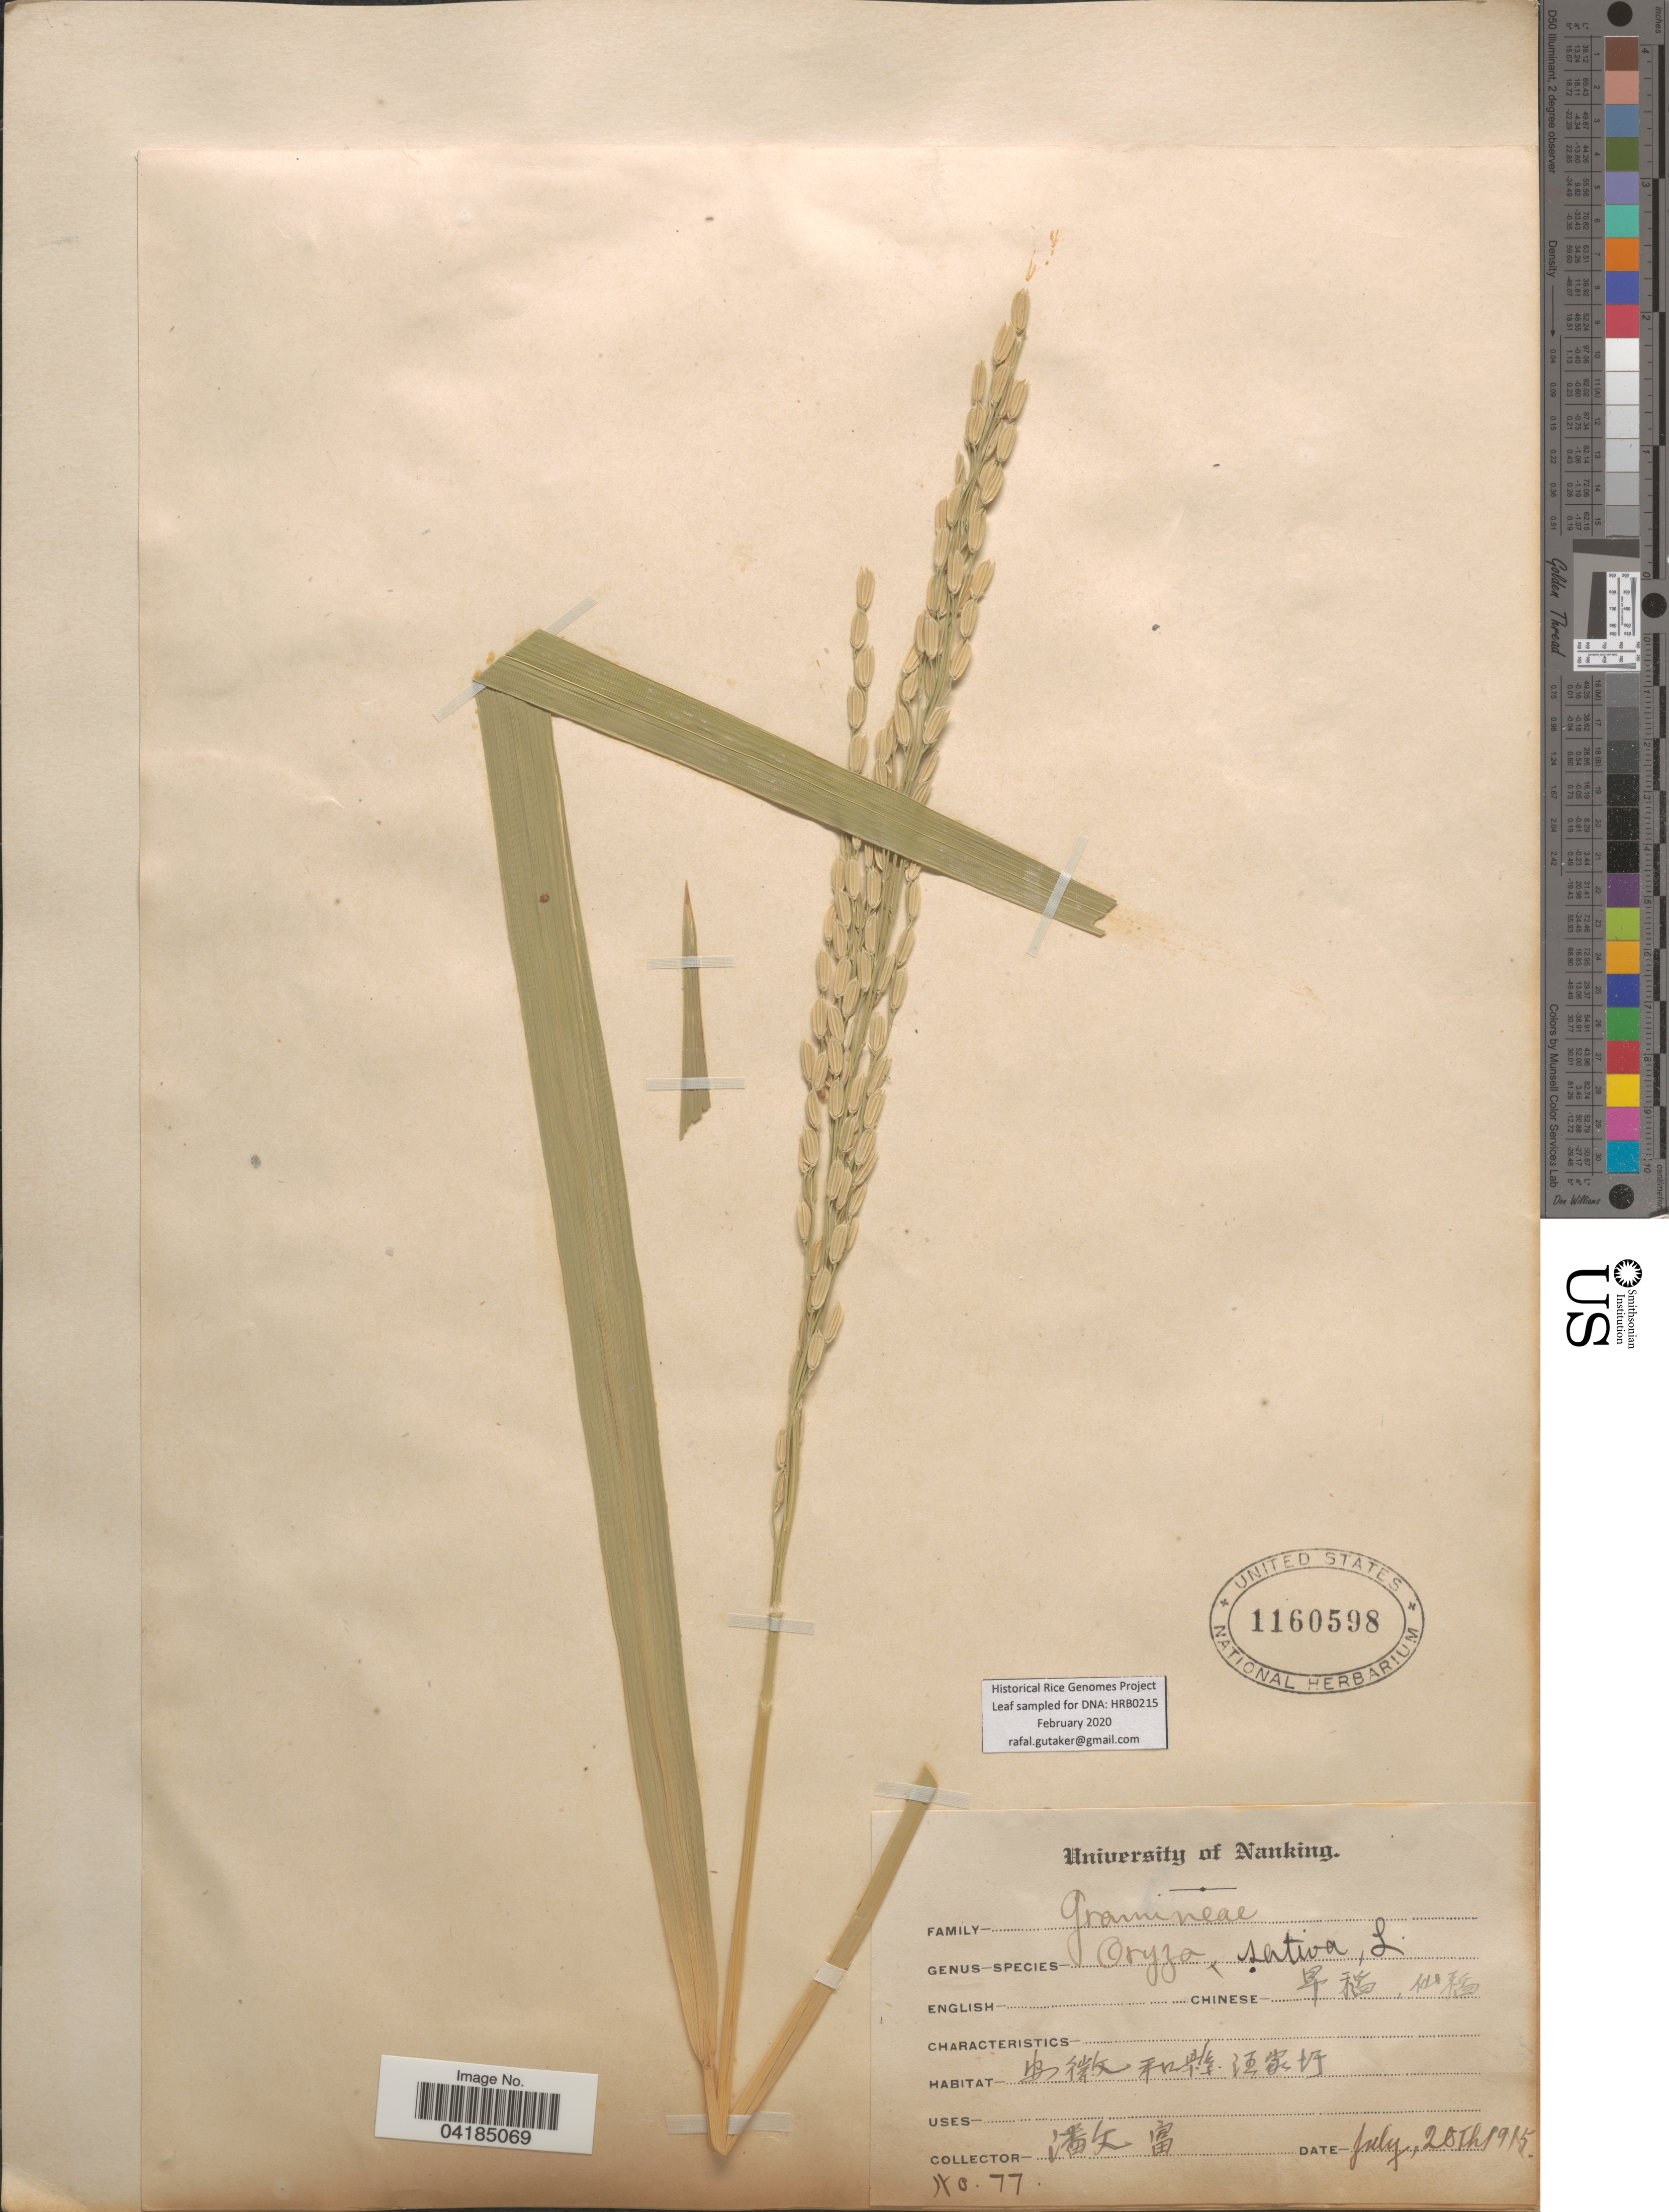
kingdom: Plantae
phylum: Tracheophyta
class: Liliopsida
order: Poales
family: Poaceae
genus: Oryza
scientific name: Oryza sativa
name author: L.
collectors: X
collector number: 77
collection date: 1915-07-20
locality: X.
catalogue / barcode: US 1160598